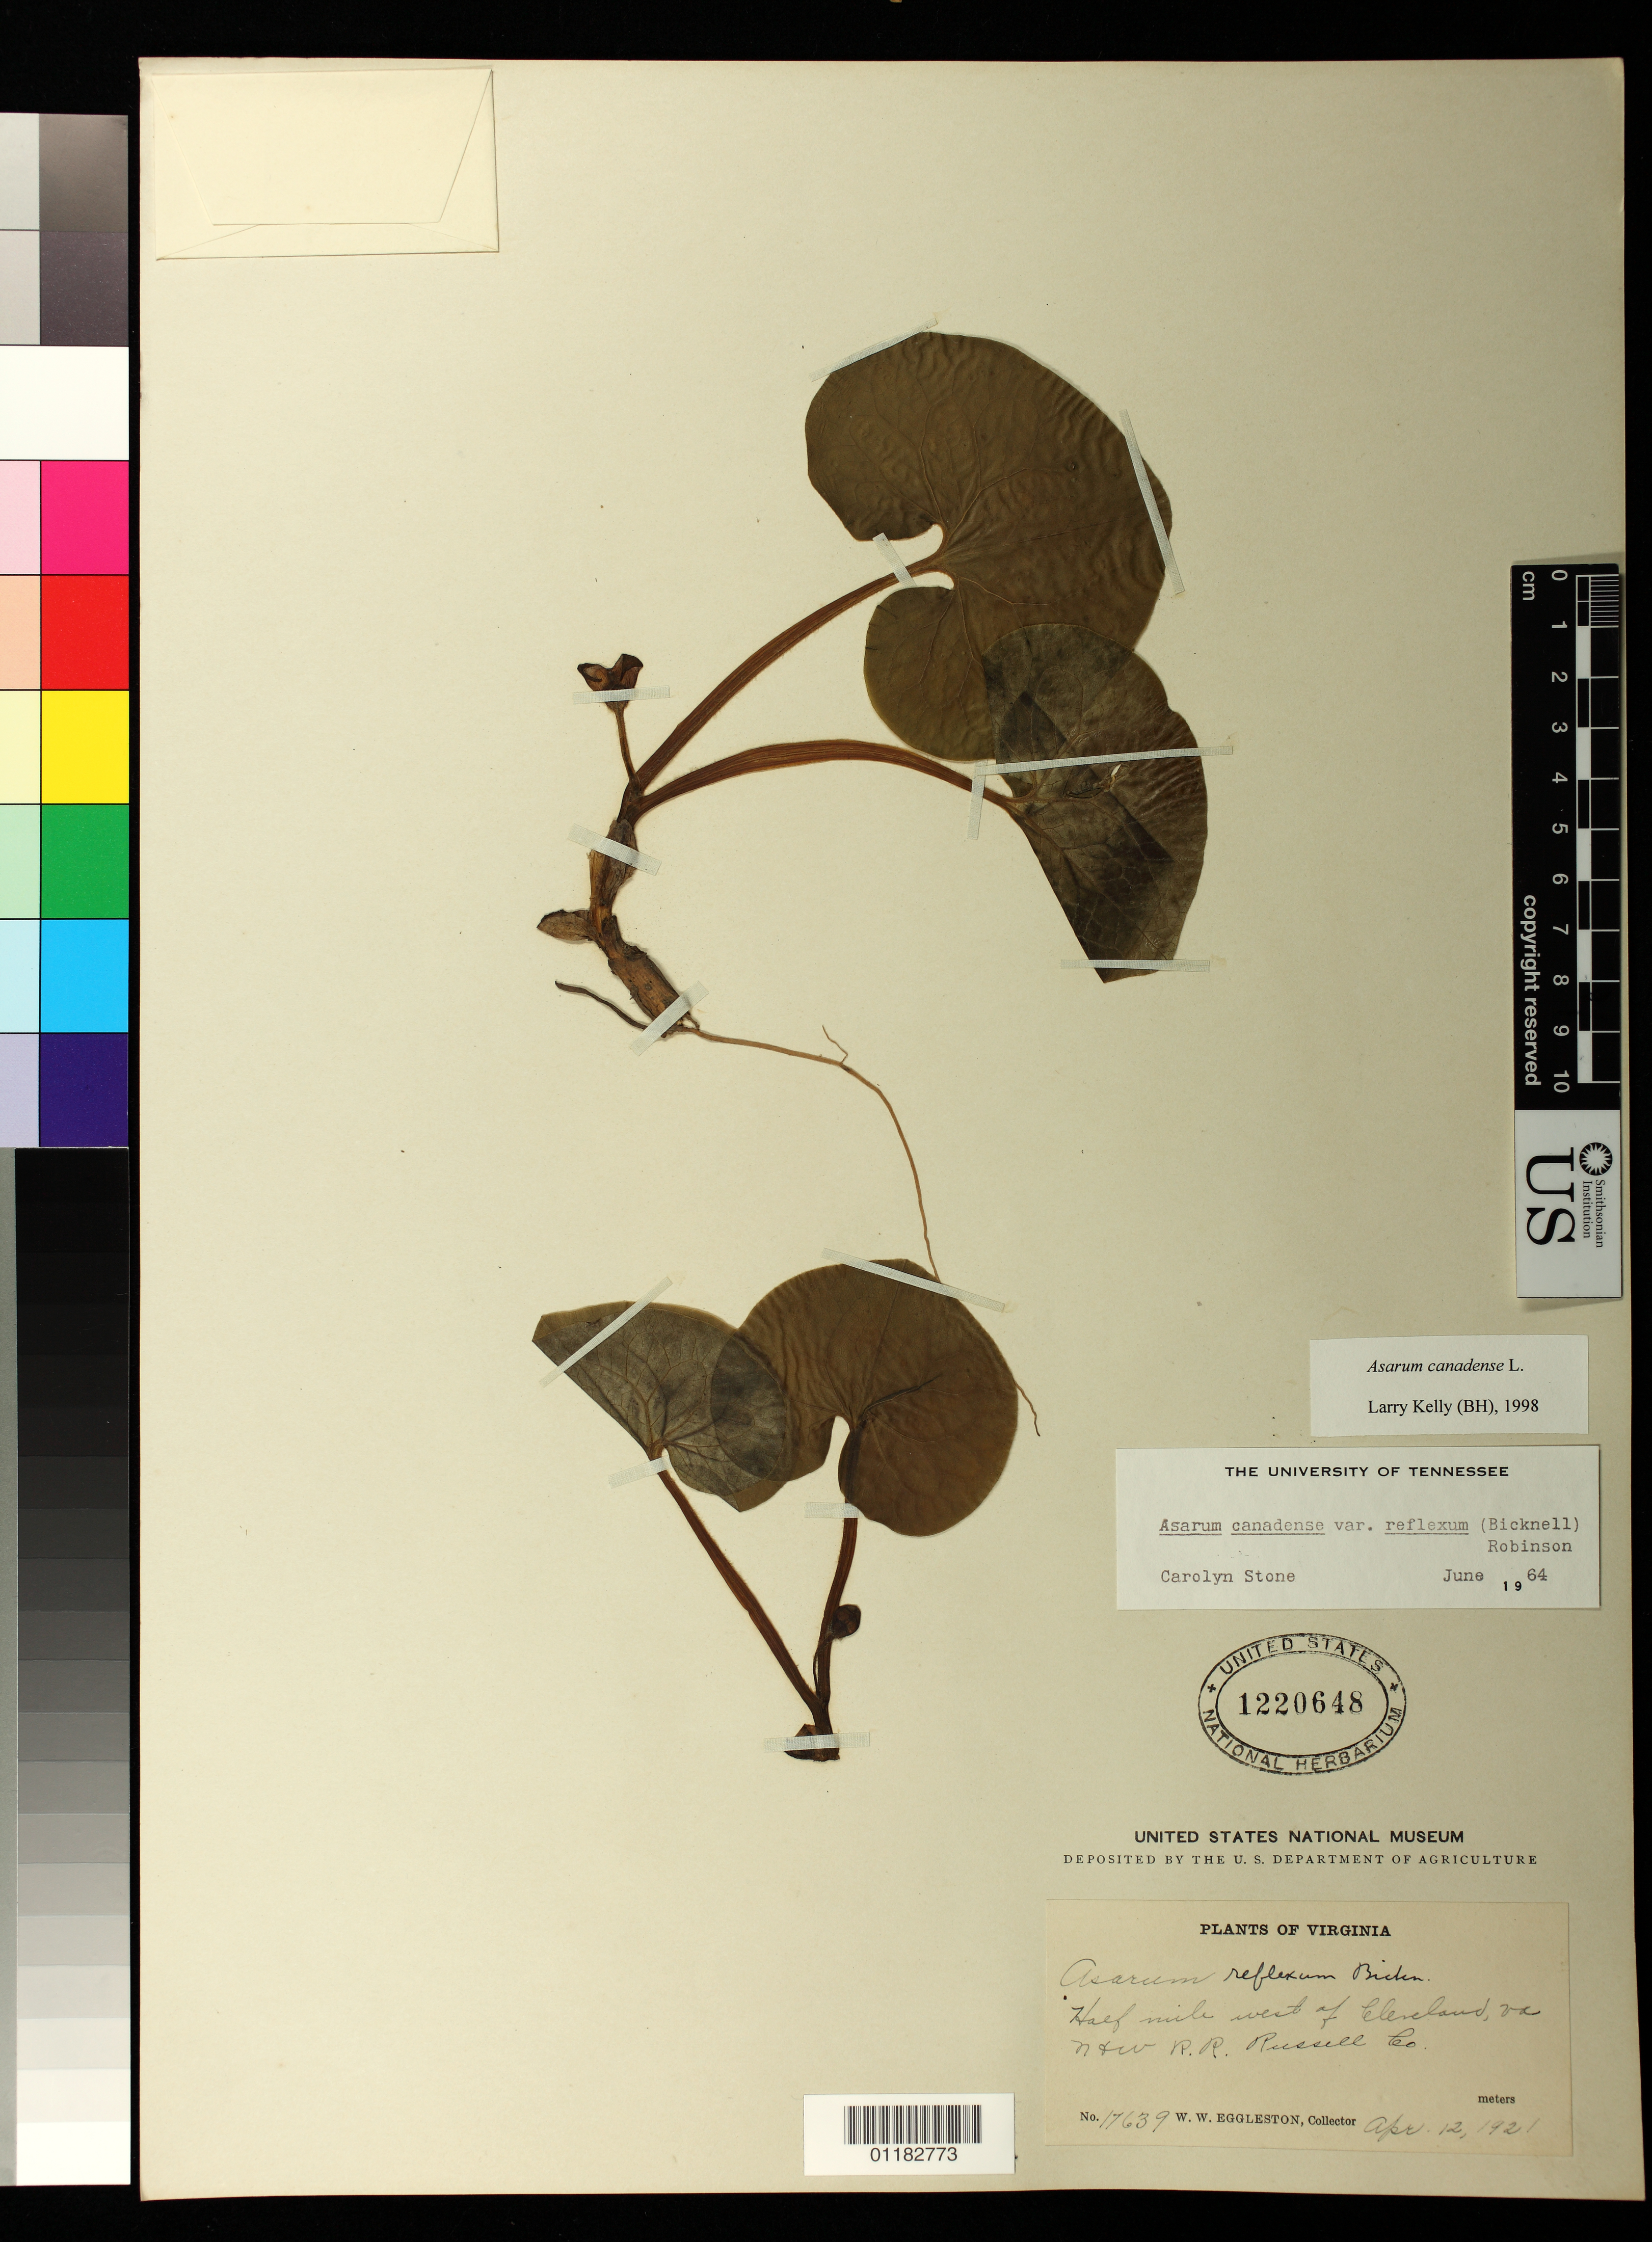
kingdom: Plantae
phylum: Tracheophyta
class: Magnoliopsida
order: Piperales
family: Aristolochiaceae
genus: Asarum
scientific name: Asarum canadense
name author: L.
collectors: W. W. Eggleston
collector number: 17639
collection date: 1921-04-12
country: United States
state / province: Virginia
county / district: Russell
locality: Half mile west of Cleveland, nr N & W R.R. Russell County.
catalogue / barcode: US 1220648